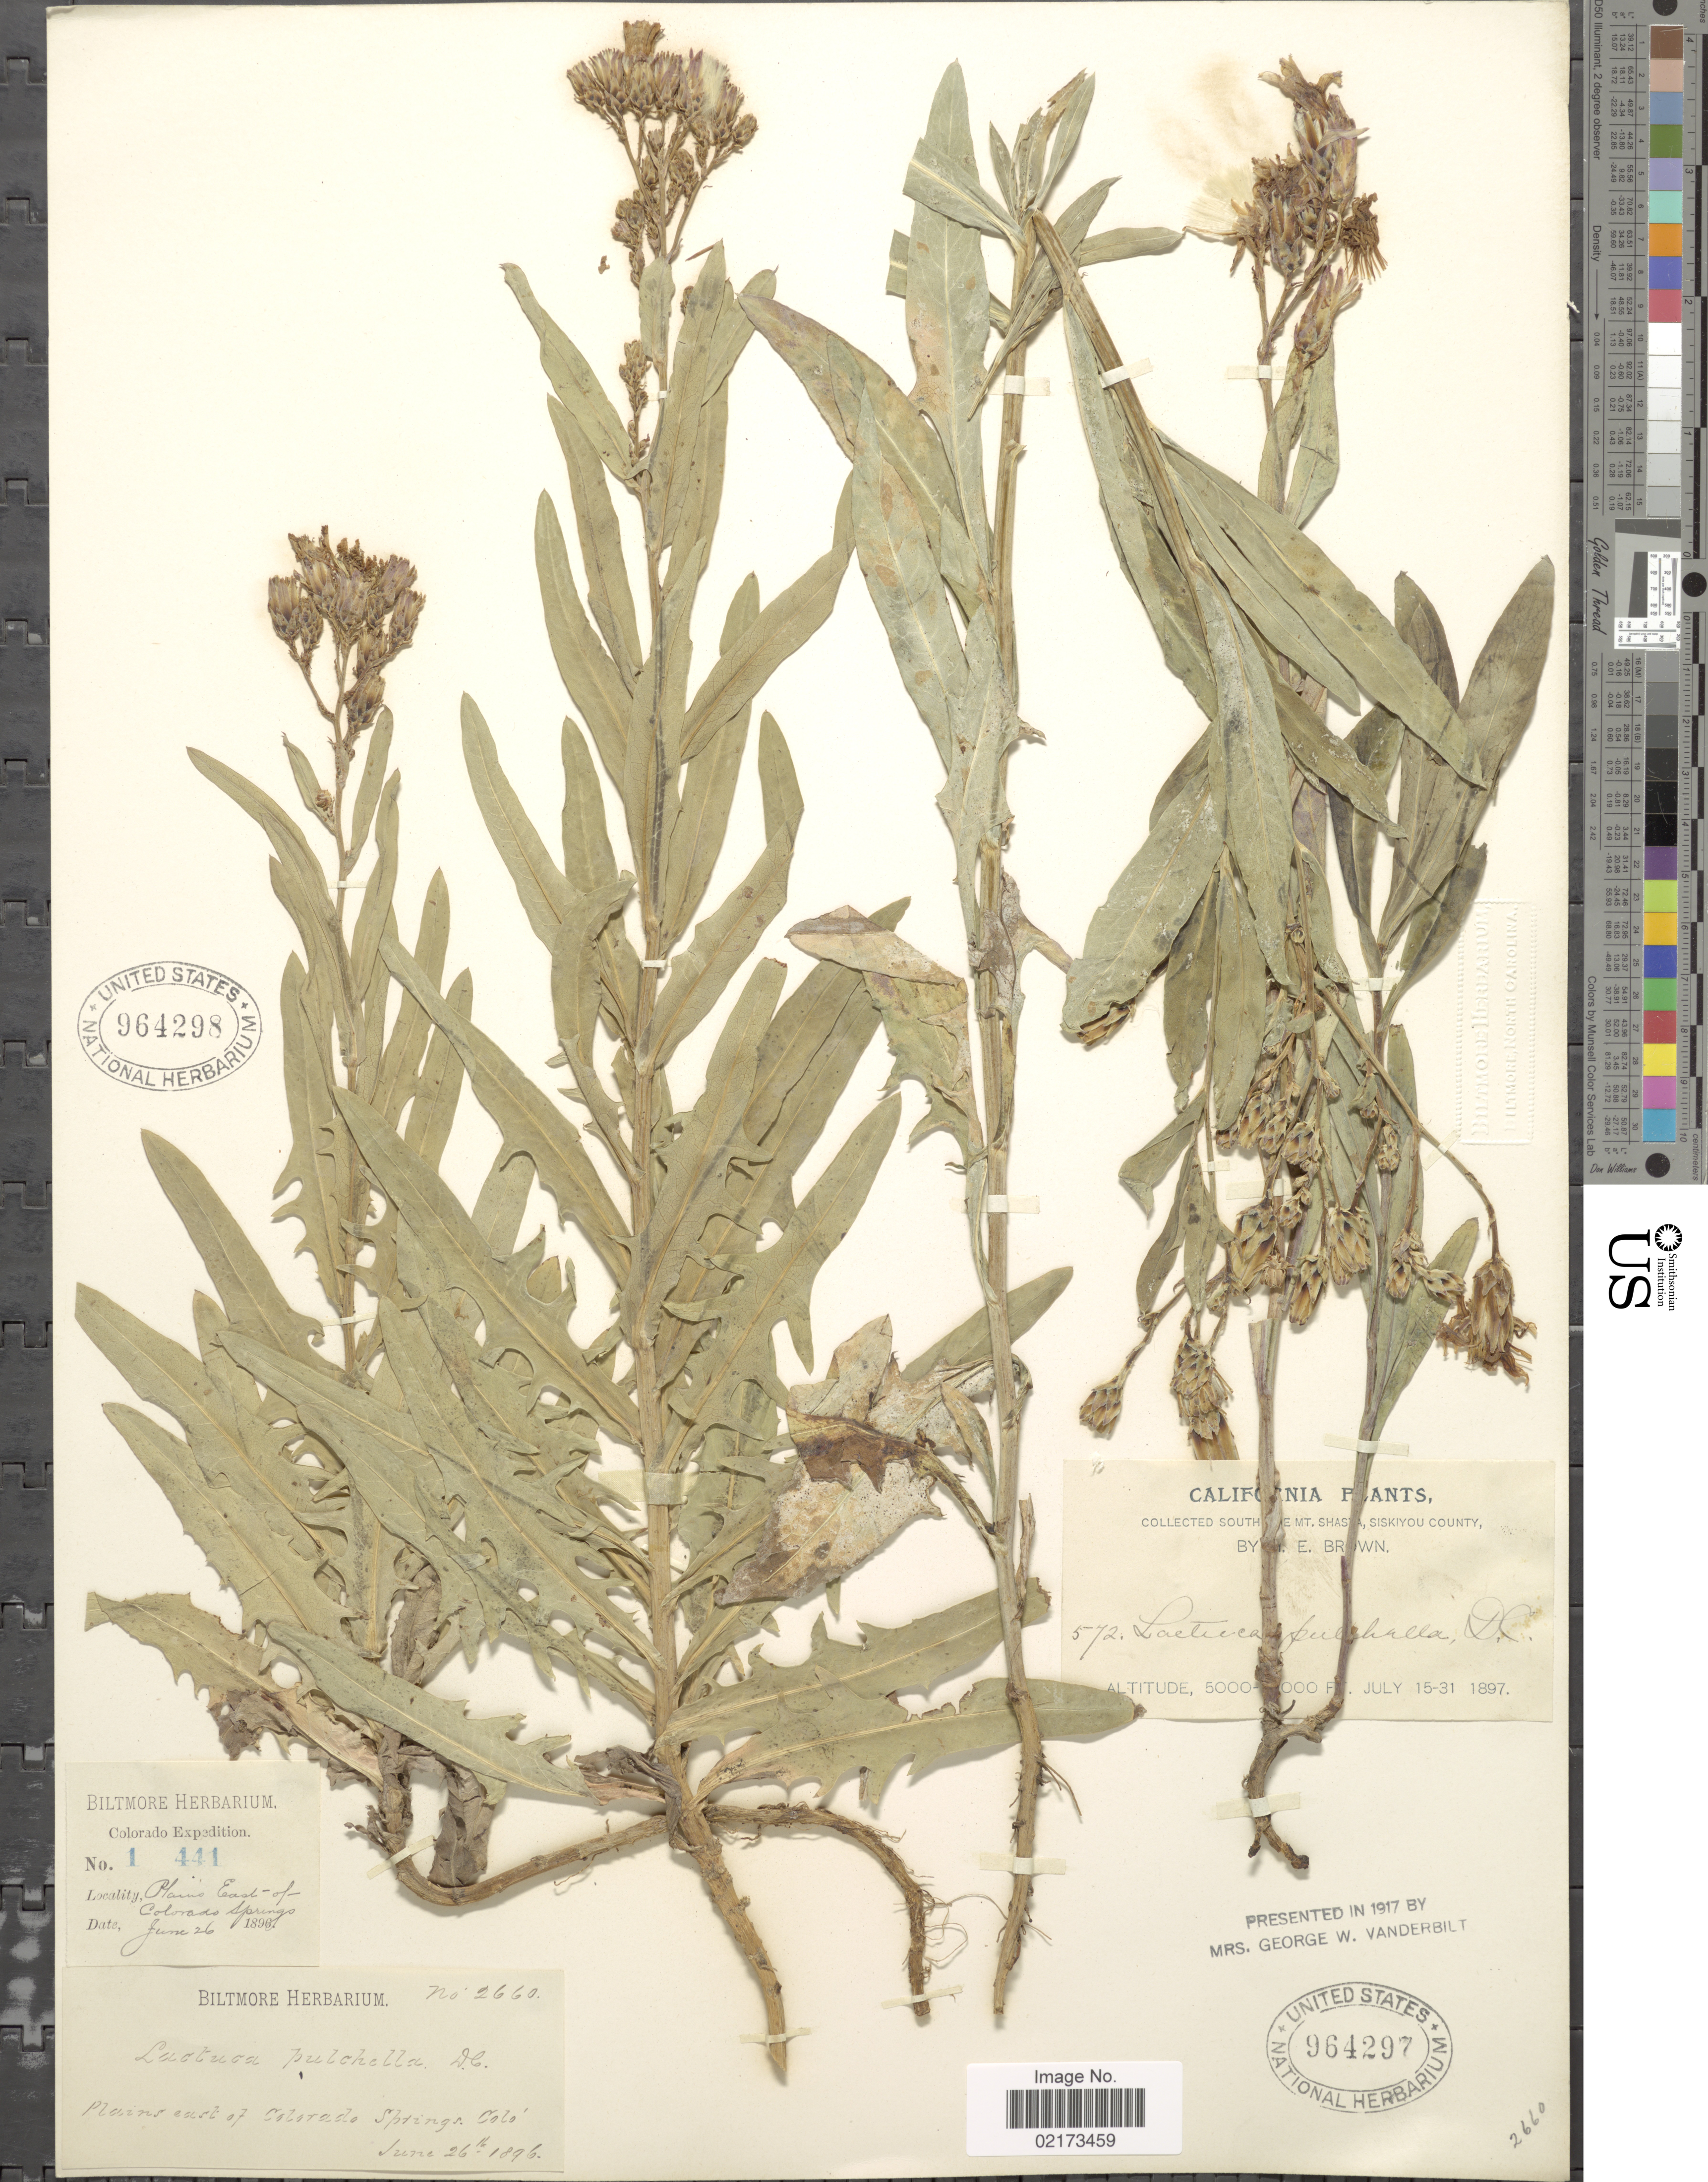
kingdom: Plantae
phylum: Tracheophyta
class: Magnoliopsida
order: Asterales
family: Asteraceae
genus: Lactuca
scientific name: Lactuca tatarica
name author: (L.) C.A. Mey.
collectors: ex herb. Biltmore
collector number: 1441/2660*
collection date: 1896-06-26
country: United States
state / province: Colorado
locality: Plains east of Colorado Springs, Colo.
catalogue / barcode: US 964298